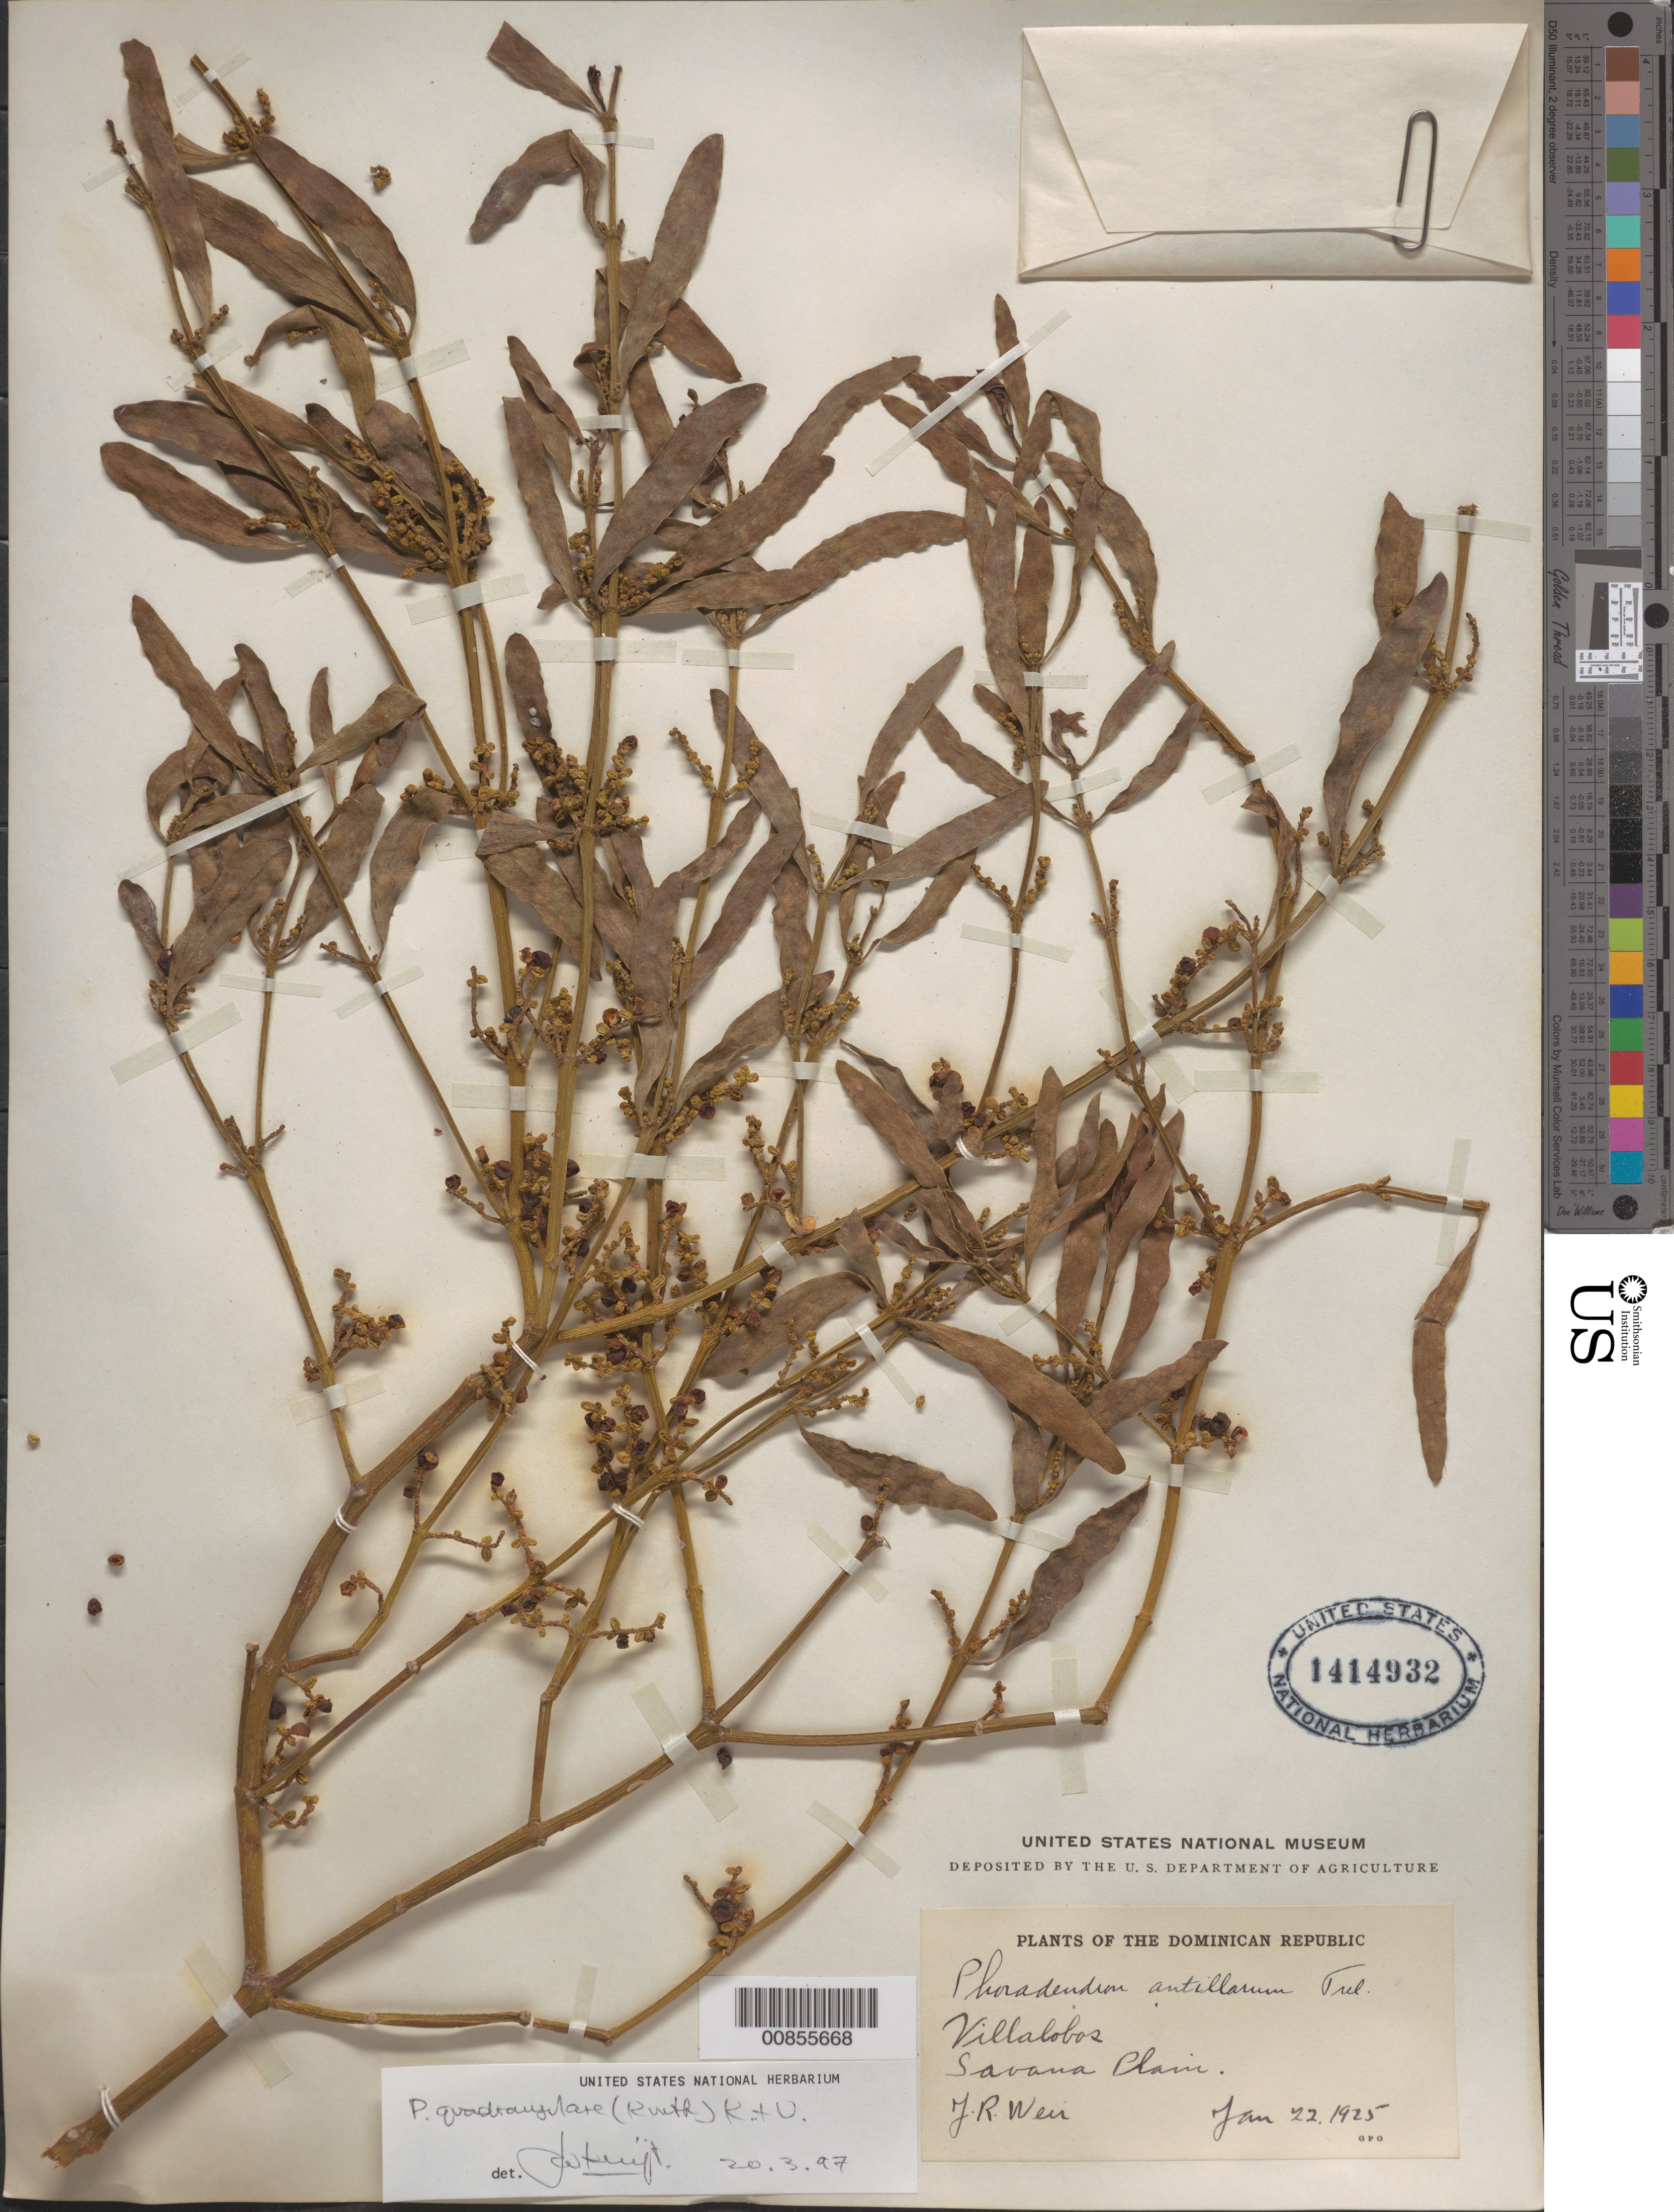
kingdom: Plantae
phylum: Tracheophyta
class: Magnoliopsida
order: Santalales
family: Viscaceae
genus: Phoradendron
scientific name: Phoradendron quadrangulare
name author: (Kunth) Griseb.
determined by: Kuijt, Job, (CANADA)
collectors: J. Weir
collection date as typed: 22 Jan 1925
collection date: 1925-01-22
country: Dominican Republic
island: Hispaniola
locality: Villalobos.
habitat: Savana Plain.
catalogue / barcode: US 1414932